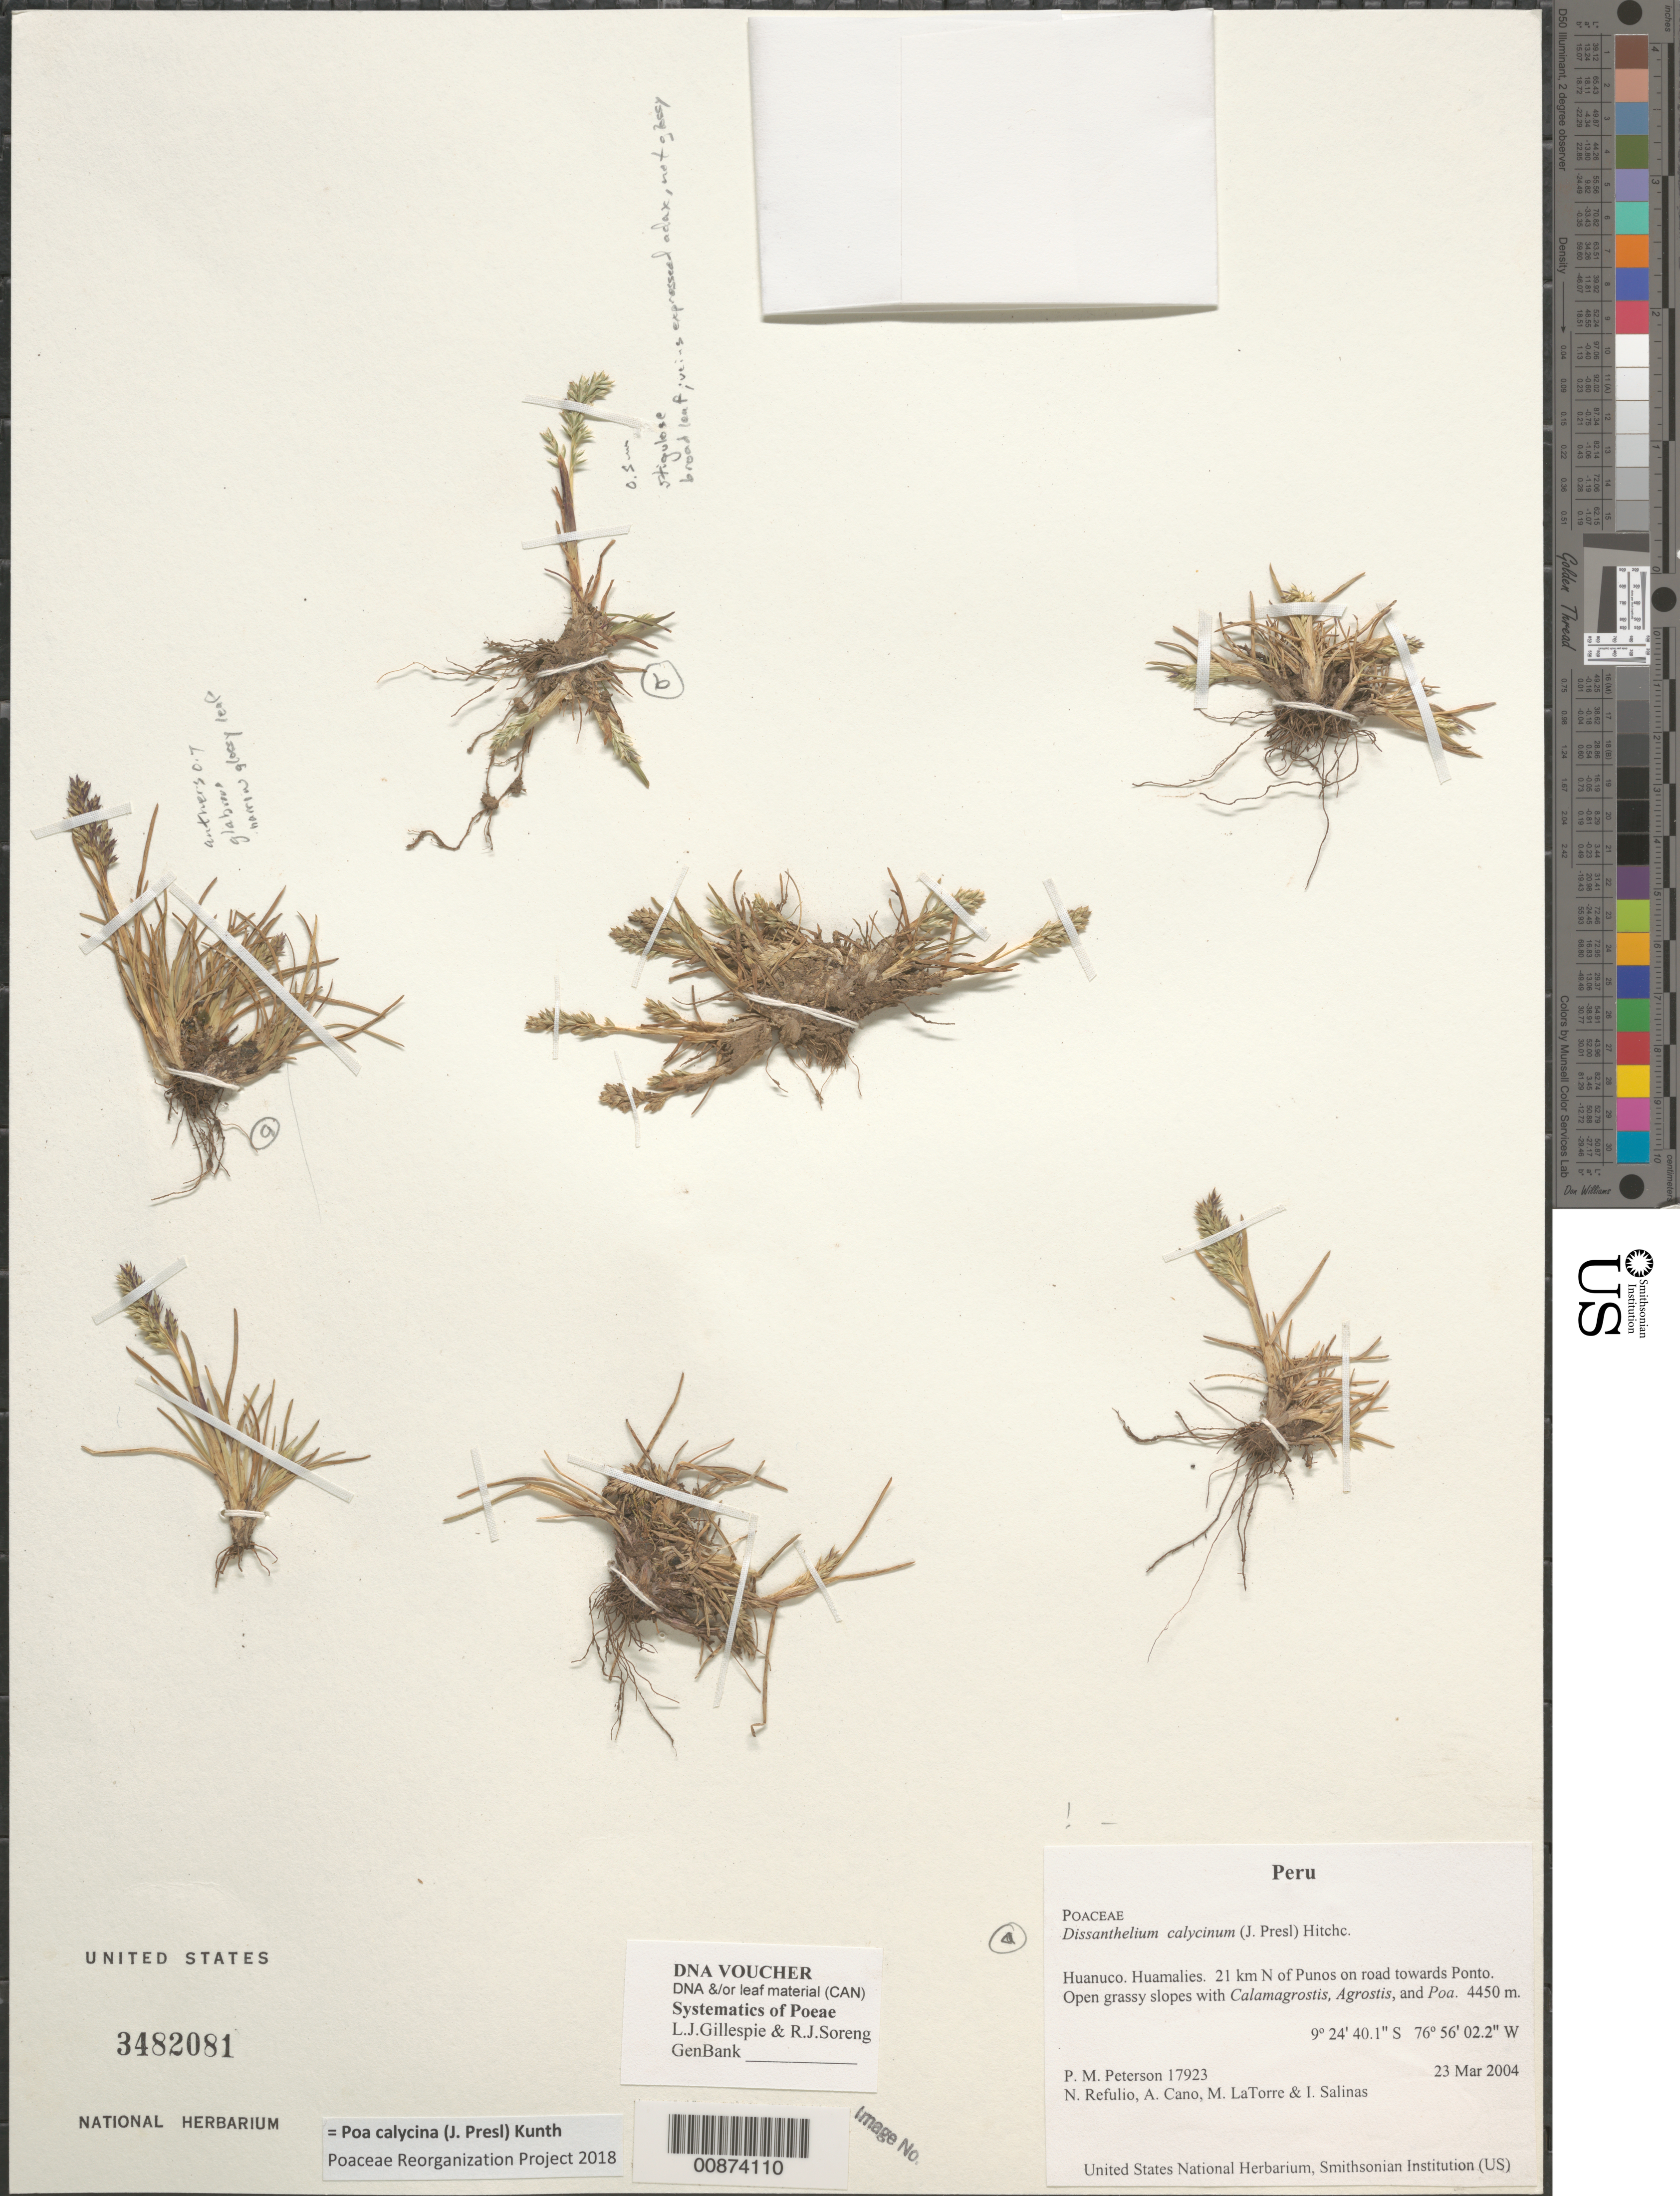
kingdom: Plantae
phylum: Tracheophyta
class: Liliopsida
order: Poales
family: Poaceae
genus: Poa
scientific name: Poa calycina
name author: (J. Presl) Kunth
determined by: Poaceae Reorganization Project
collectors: P. M. Peterson, N. Refulio-Rodríguez, A. Cano, M. Torre & I. Salinas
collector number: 17923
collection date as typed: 23 Mar 2004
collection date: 2004-03-23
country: Peru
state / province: Huánuco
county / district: Huamalies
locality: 21 km N of Punos on road towards Ponto. Open grassy slopes with Calamagrostis, Agrostis, and Poa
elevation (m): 4450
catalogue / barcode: US 3482081